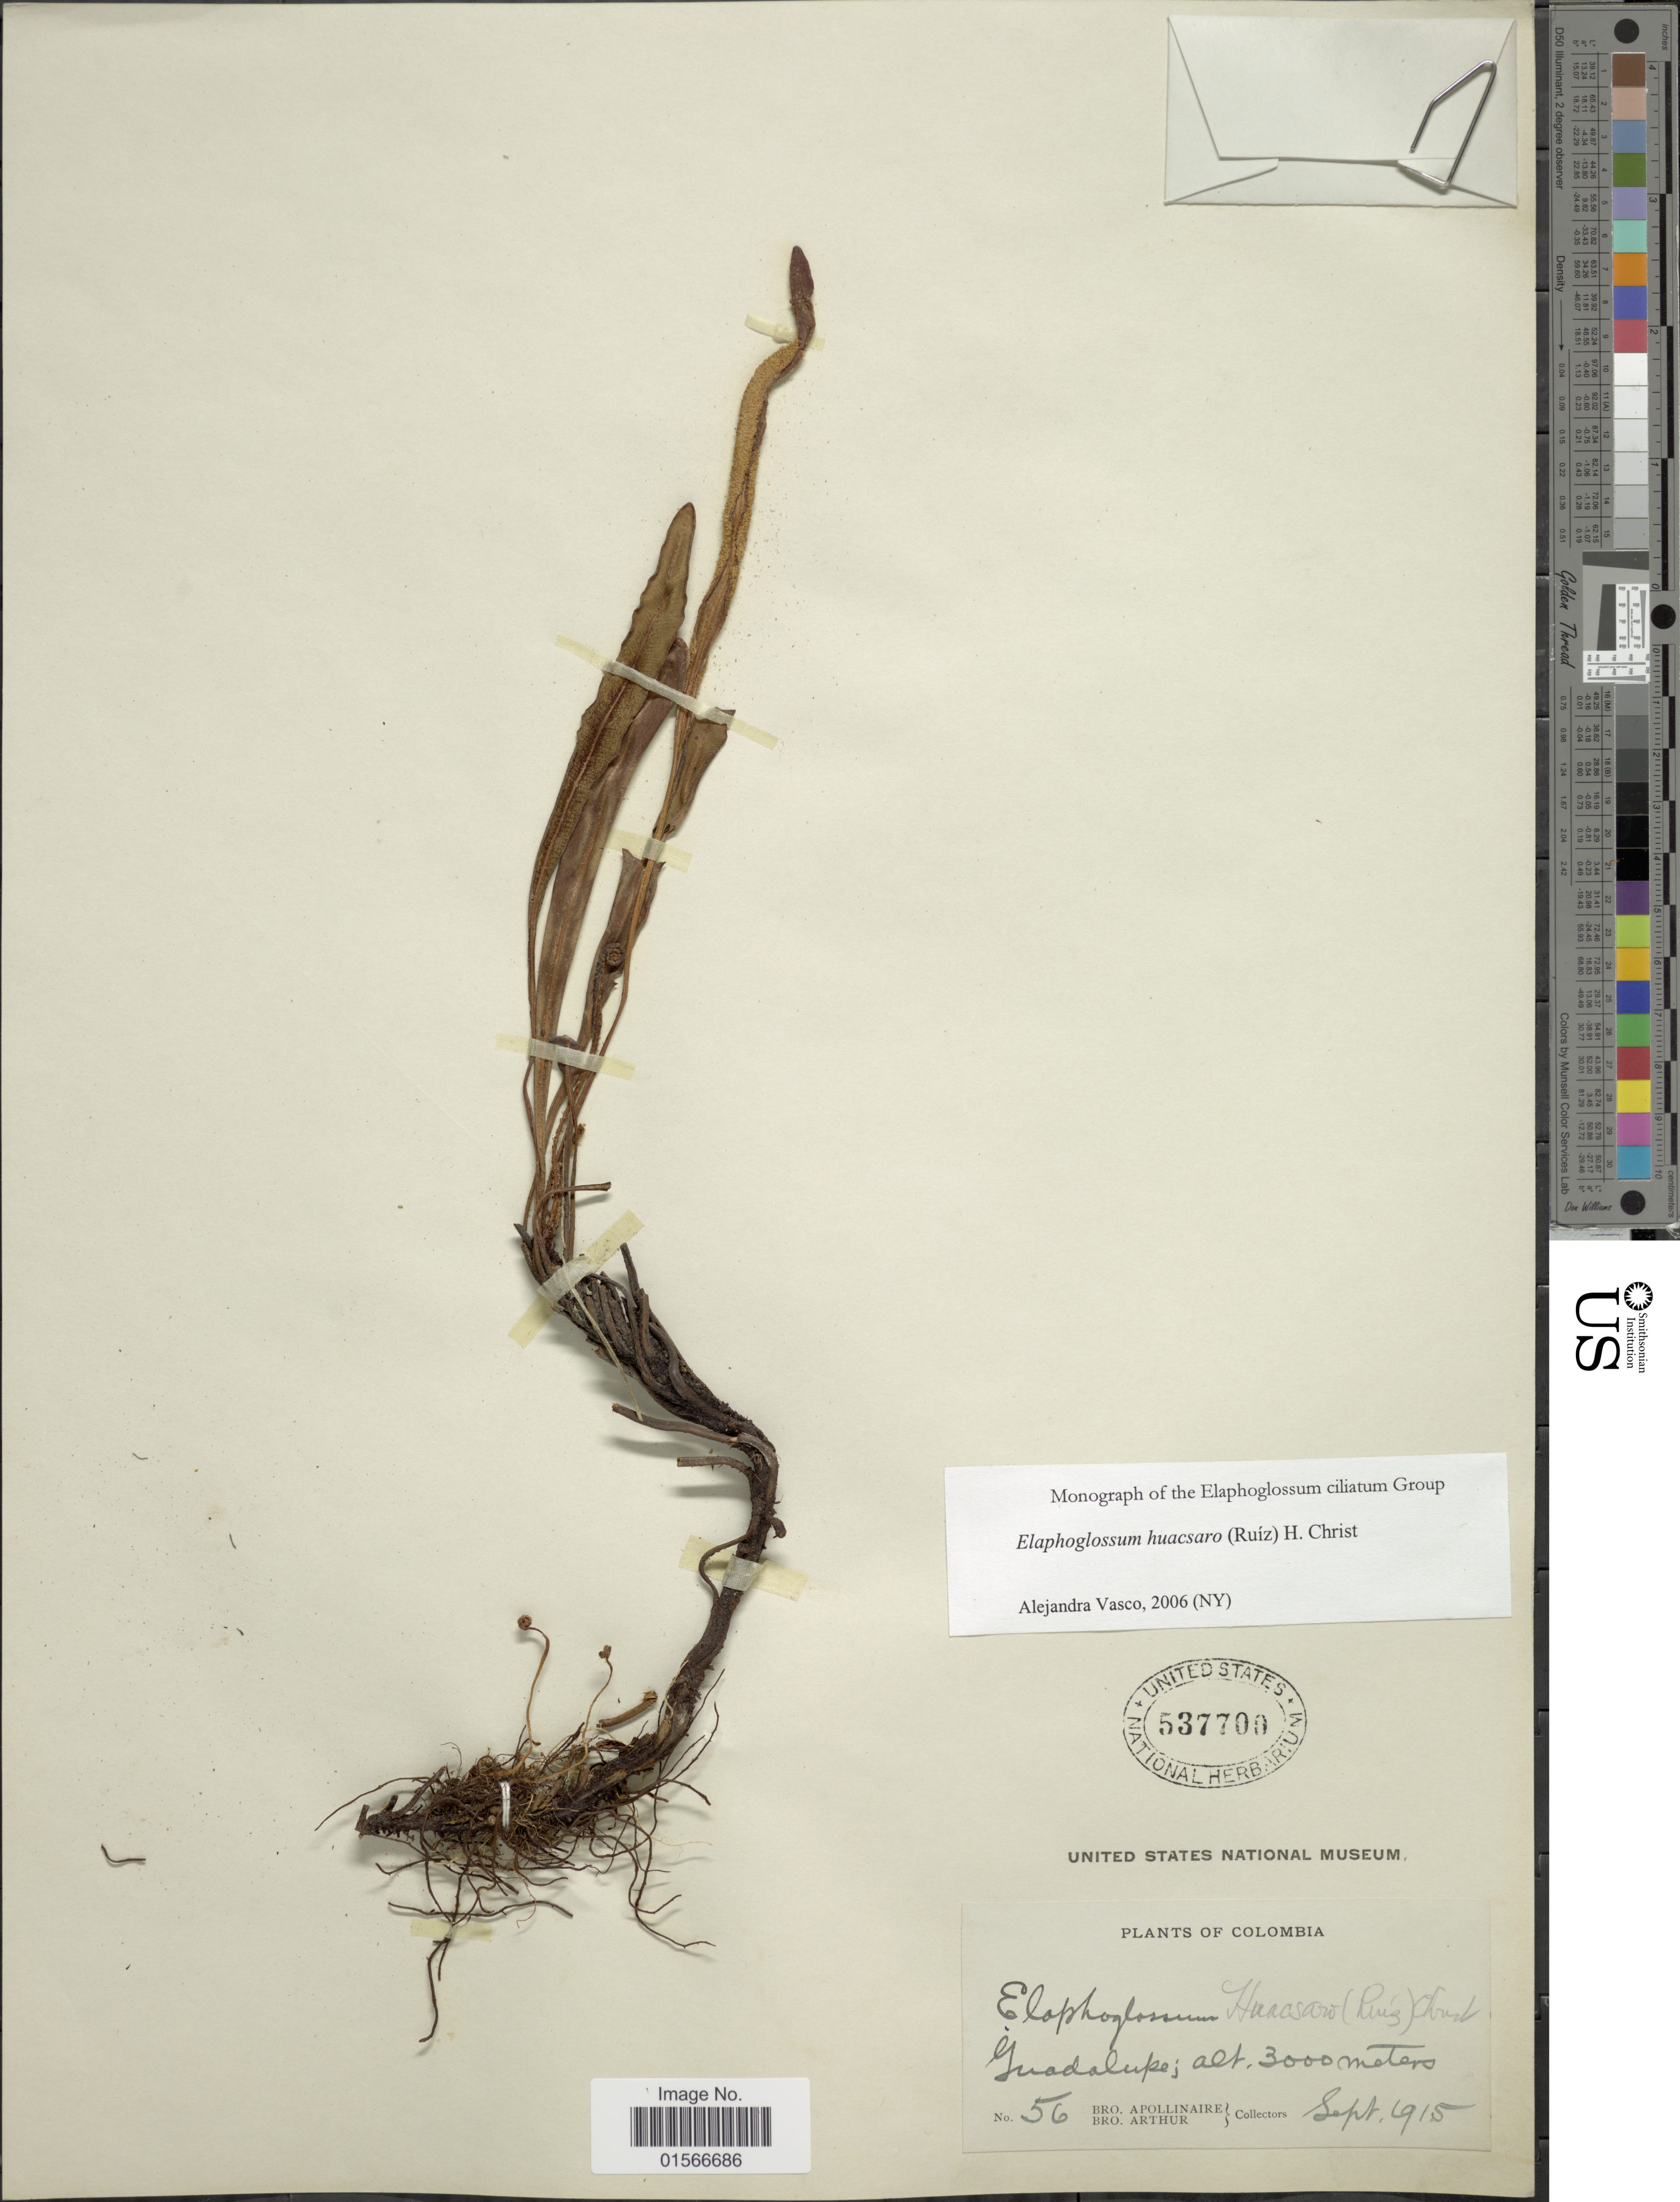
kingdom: Plantae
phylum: Tracheophyta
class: Polypodiopsida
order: Polypodiales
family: Dryopteridaceae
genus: Elaphoglossum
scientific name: Elaphoglossum huacsaro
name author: (Ruiz) Christ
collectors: Bro. Apolinar A. & Bro. Arthur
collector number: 56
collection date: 1915-09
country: Colombia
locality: Guadalupe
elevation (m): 3000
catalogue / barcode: US 537700